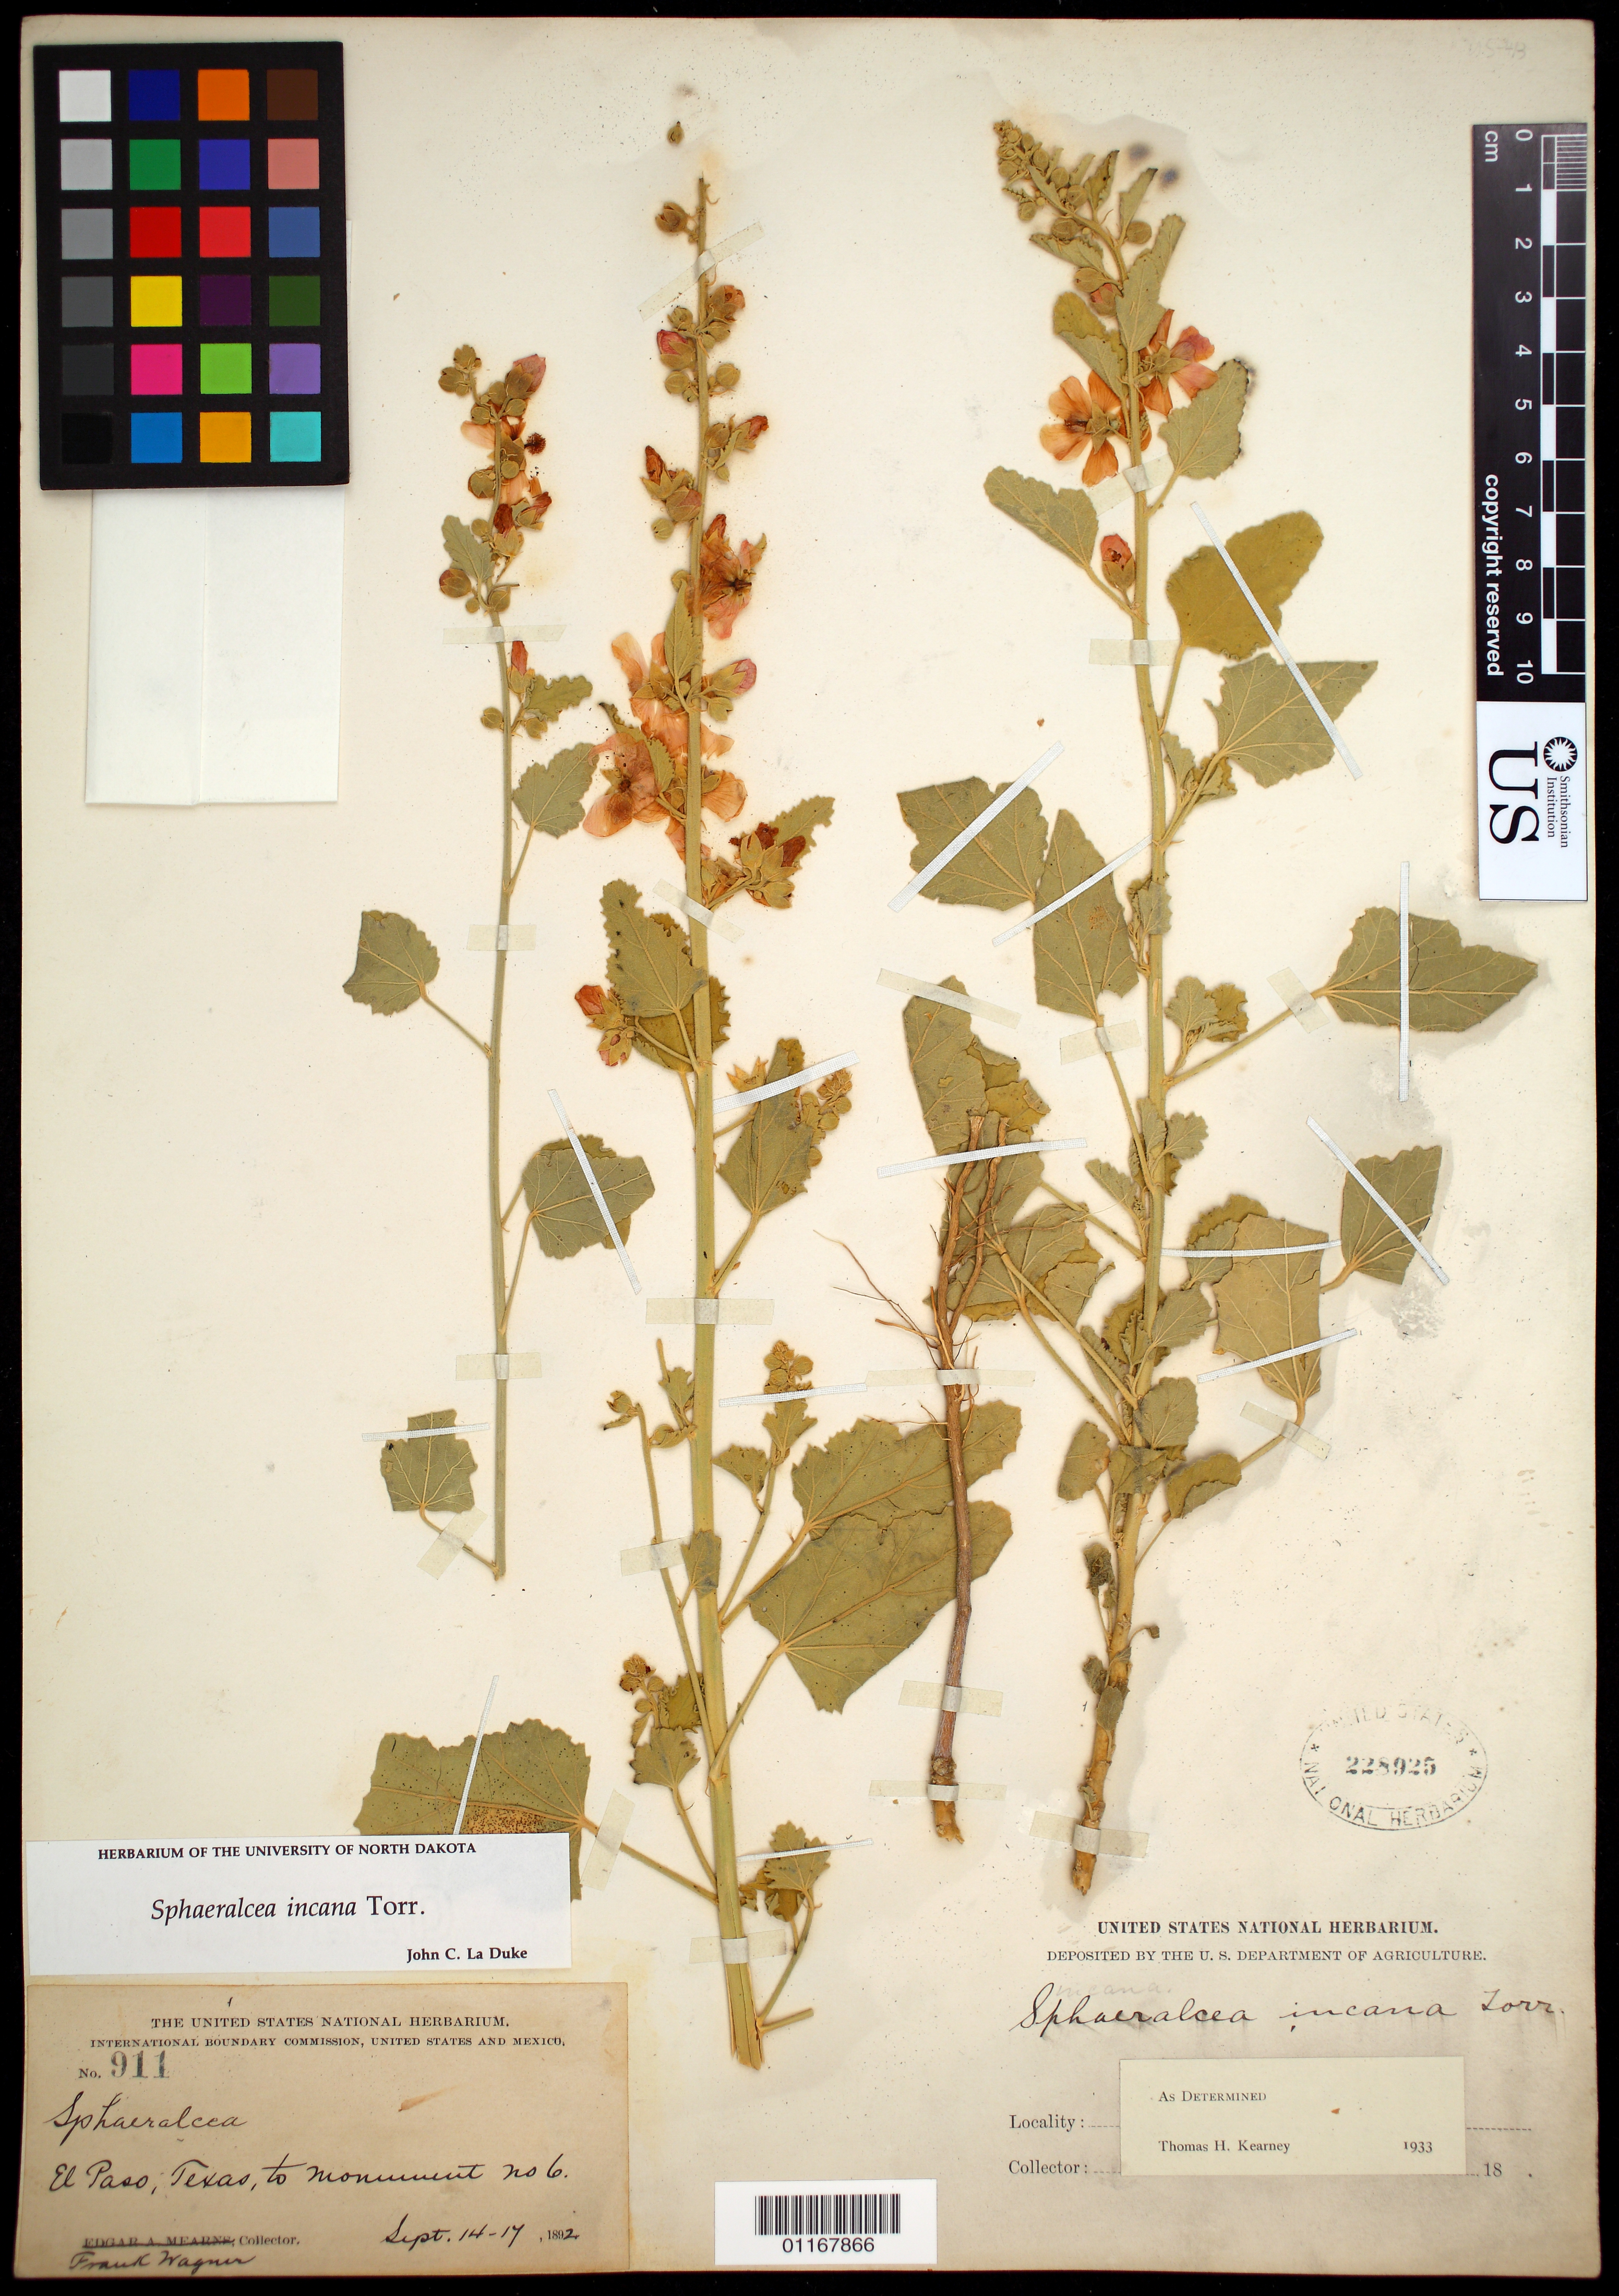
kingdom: Plantae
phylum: Tracheophyta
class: Magnoliopsida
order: Malvales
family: Malvaceae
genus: Sphaeralcea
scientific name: Sphaeralcea incana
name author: Torr.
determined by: La Duke, J. C.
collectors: F. Wagner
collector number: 911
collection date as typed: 14 Sep 1892 to 17 Sep 1892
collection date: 1892-09-14/1892-09-17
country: United States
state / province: Texas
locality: El Paso to Monument no. 6.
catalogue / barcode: US 228925